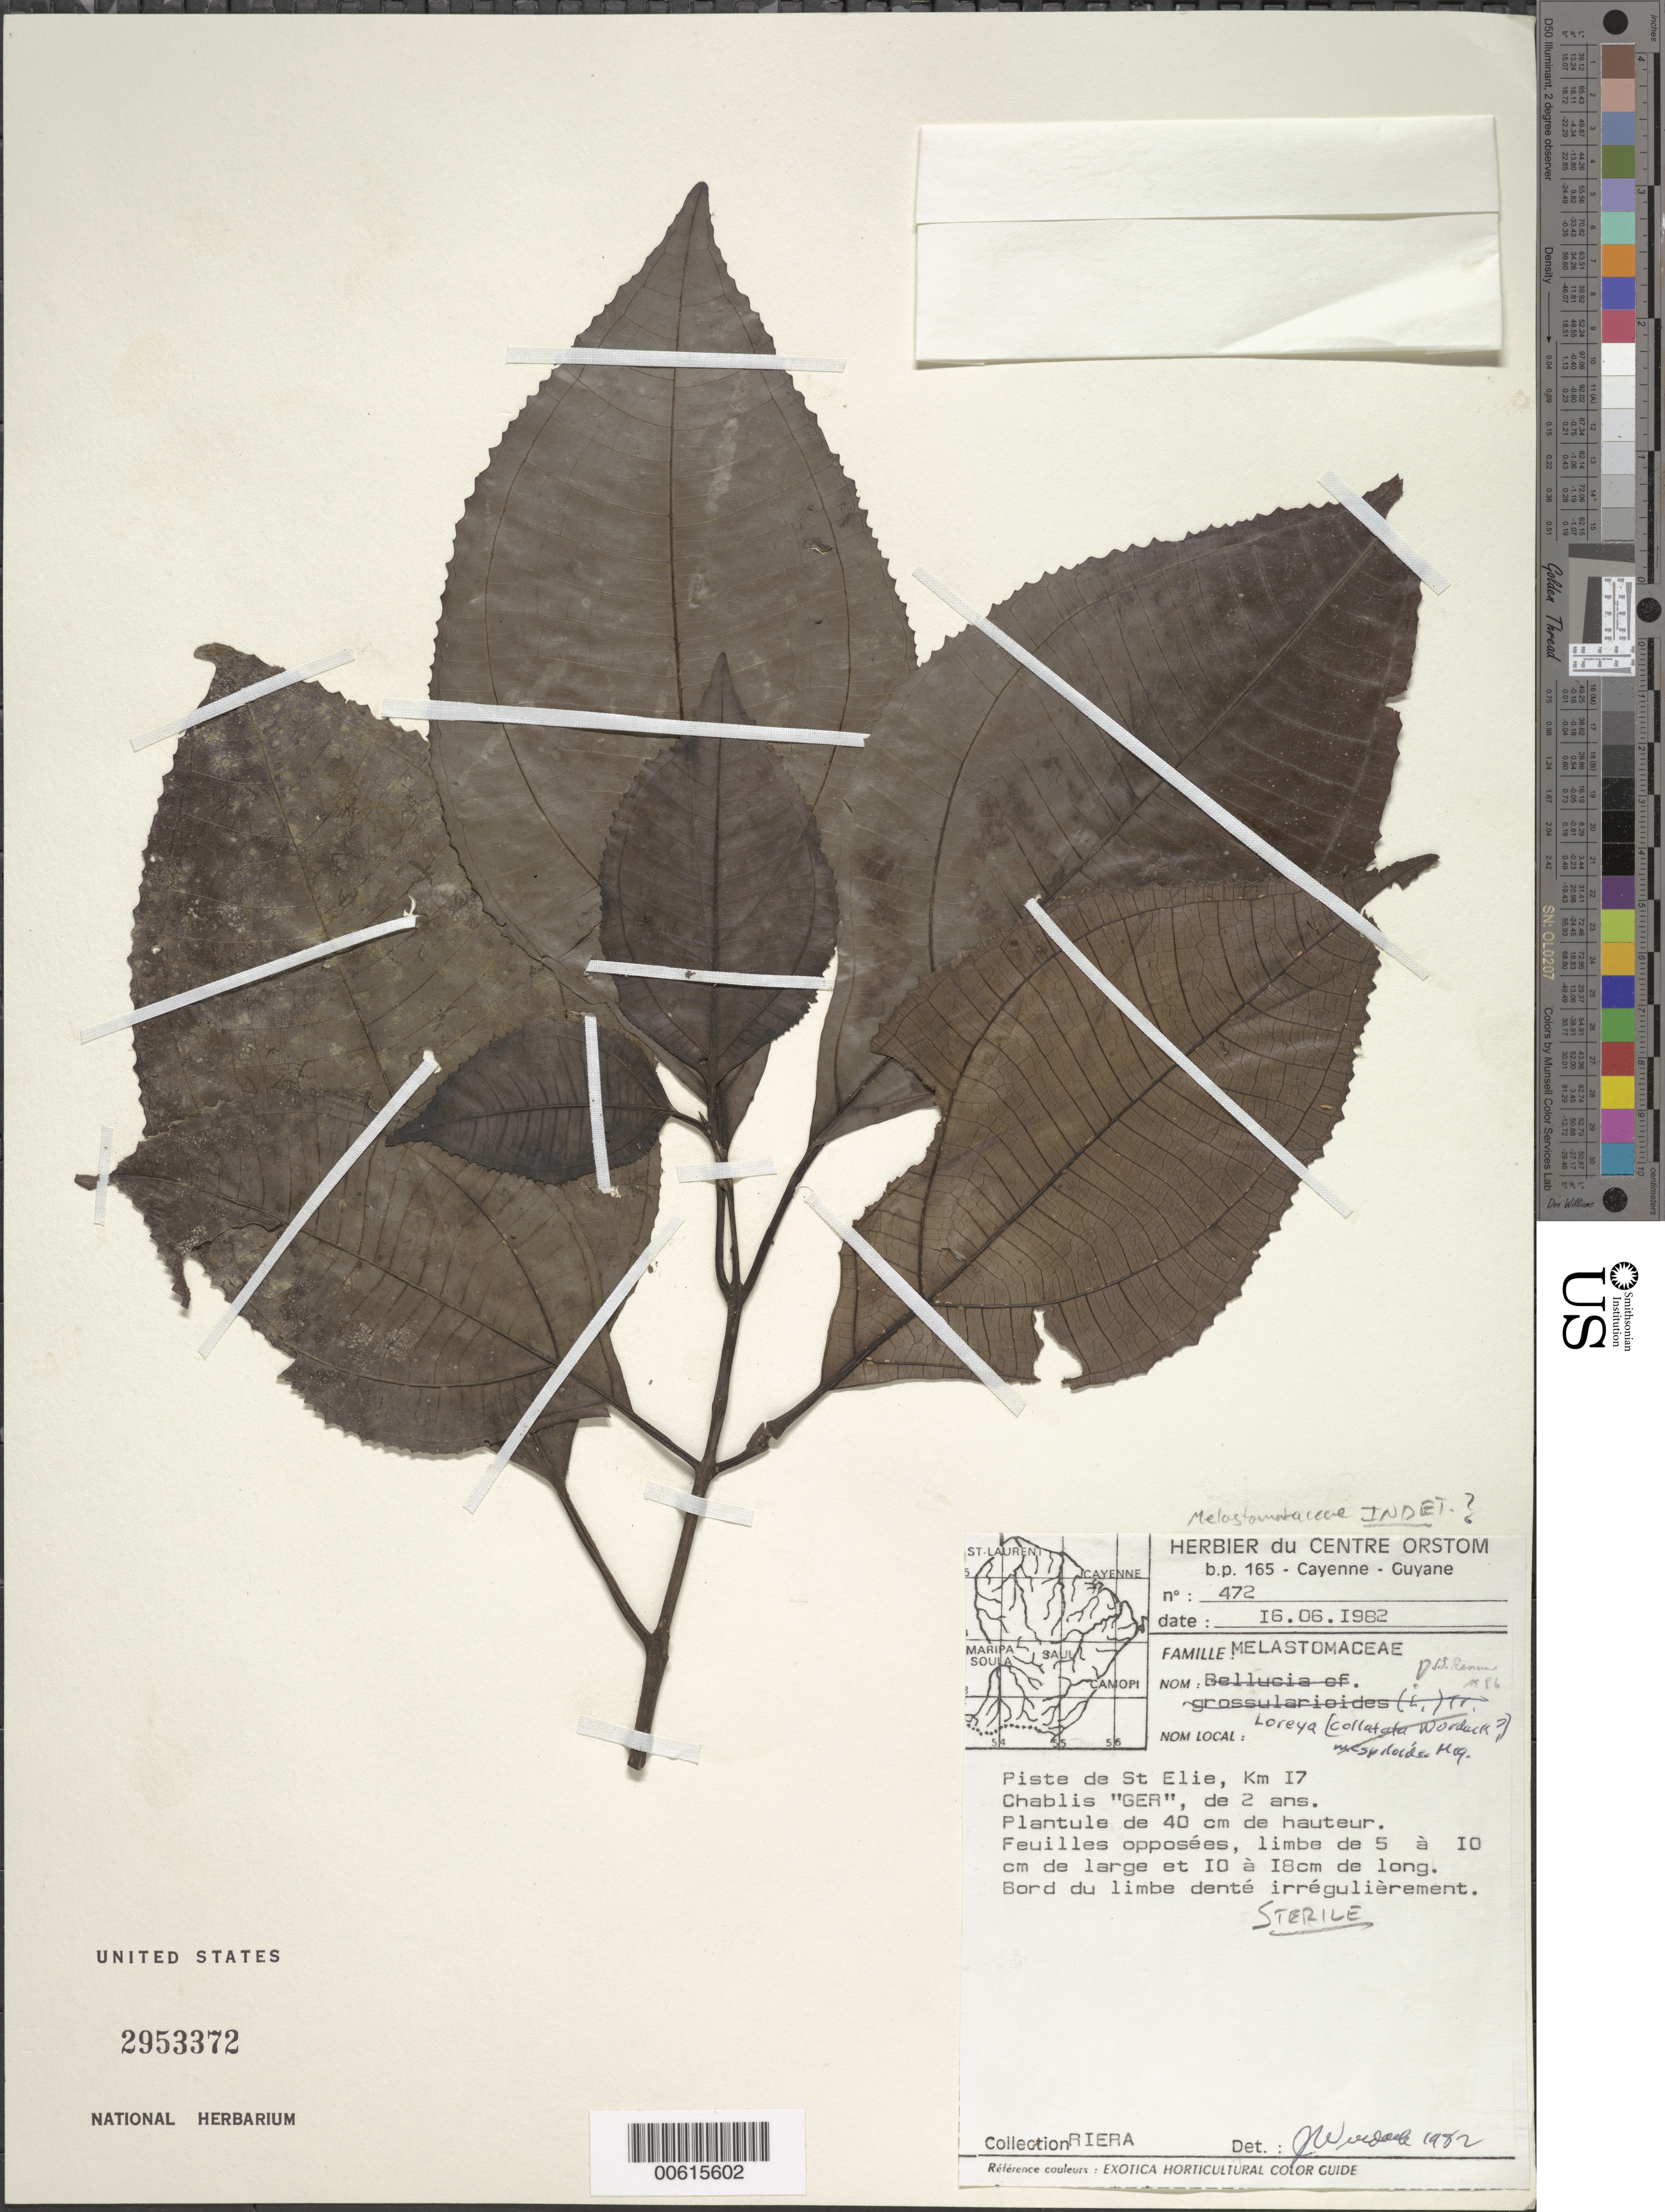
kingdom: Plantae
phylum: Tracheophyta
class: Magnoliopsida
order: Myrtales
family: Melastomataceae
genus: Bellucia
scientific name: Bellucia sp.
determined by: Michelangeli, F. A.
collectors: B. Riéra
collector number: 472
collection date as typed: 16-Jun-82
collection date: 1982-06-16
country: French Guiana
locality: Piste de Saint-Élie, pk. 17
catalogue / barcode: US 2953372